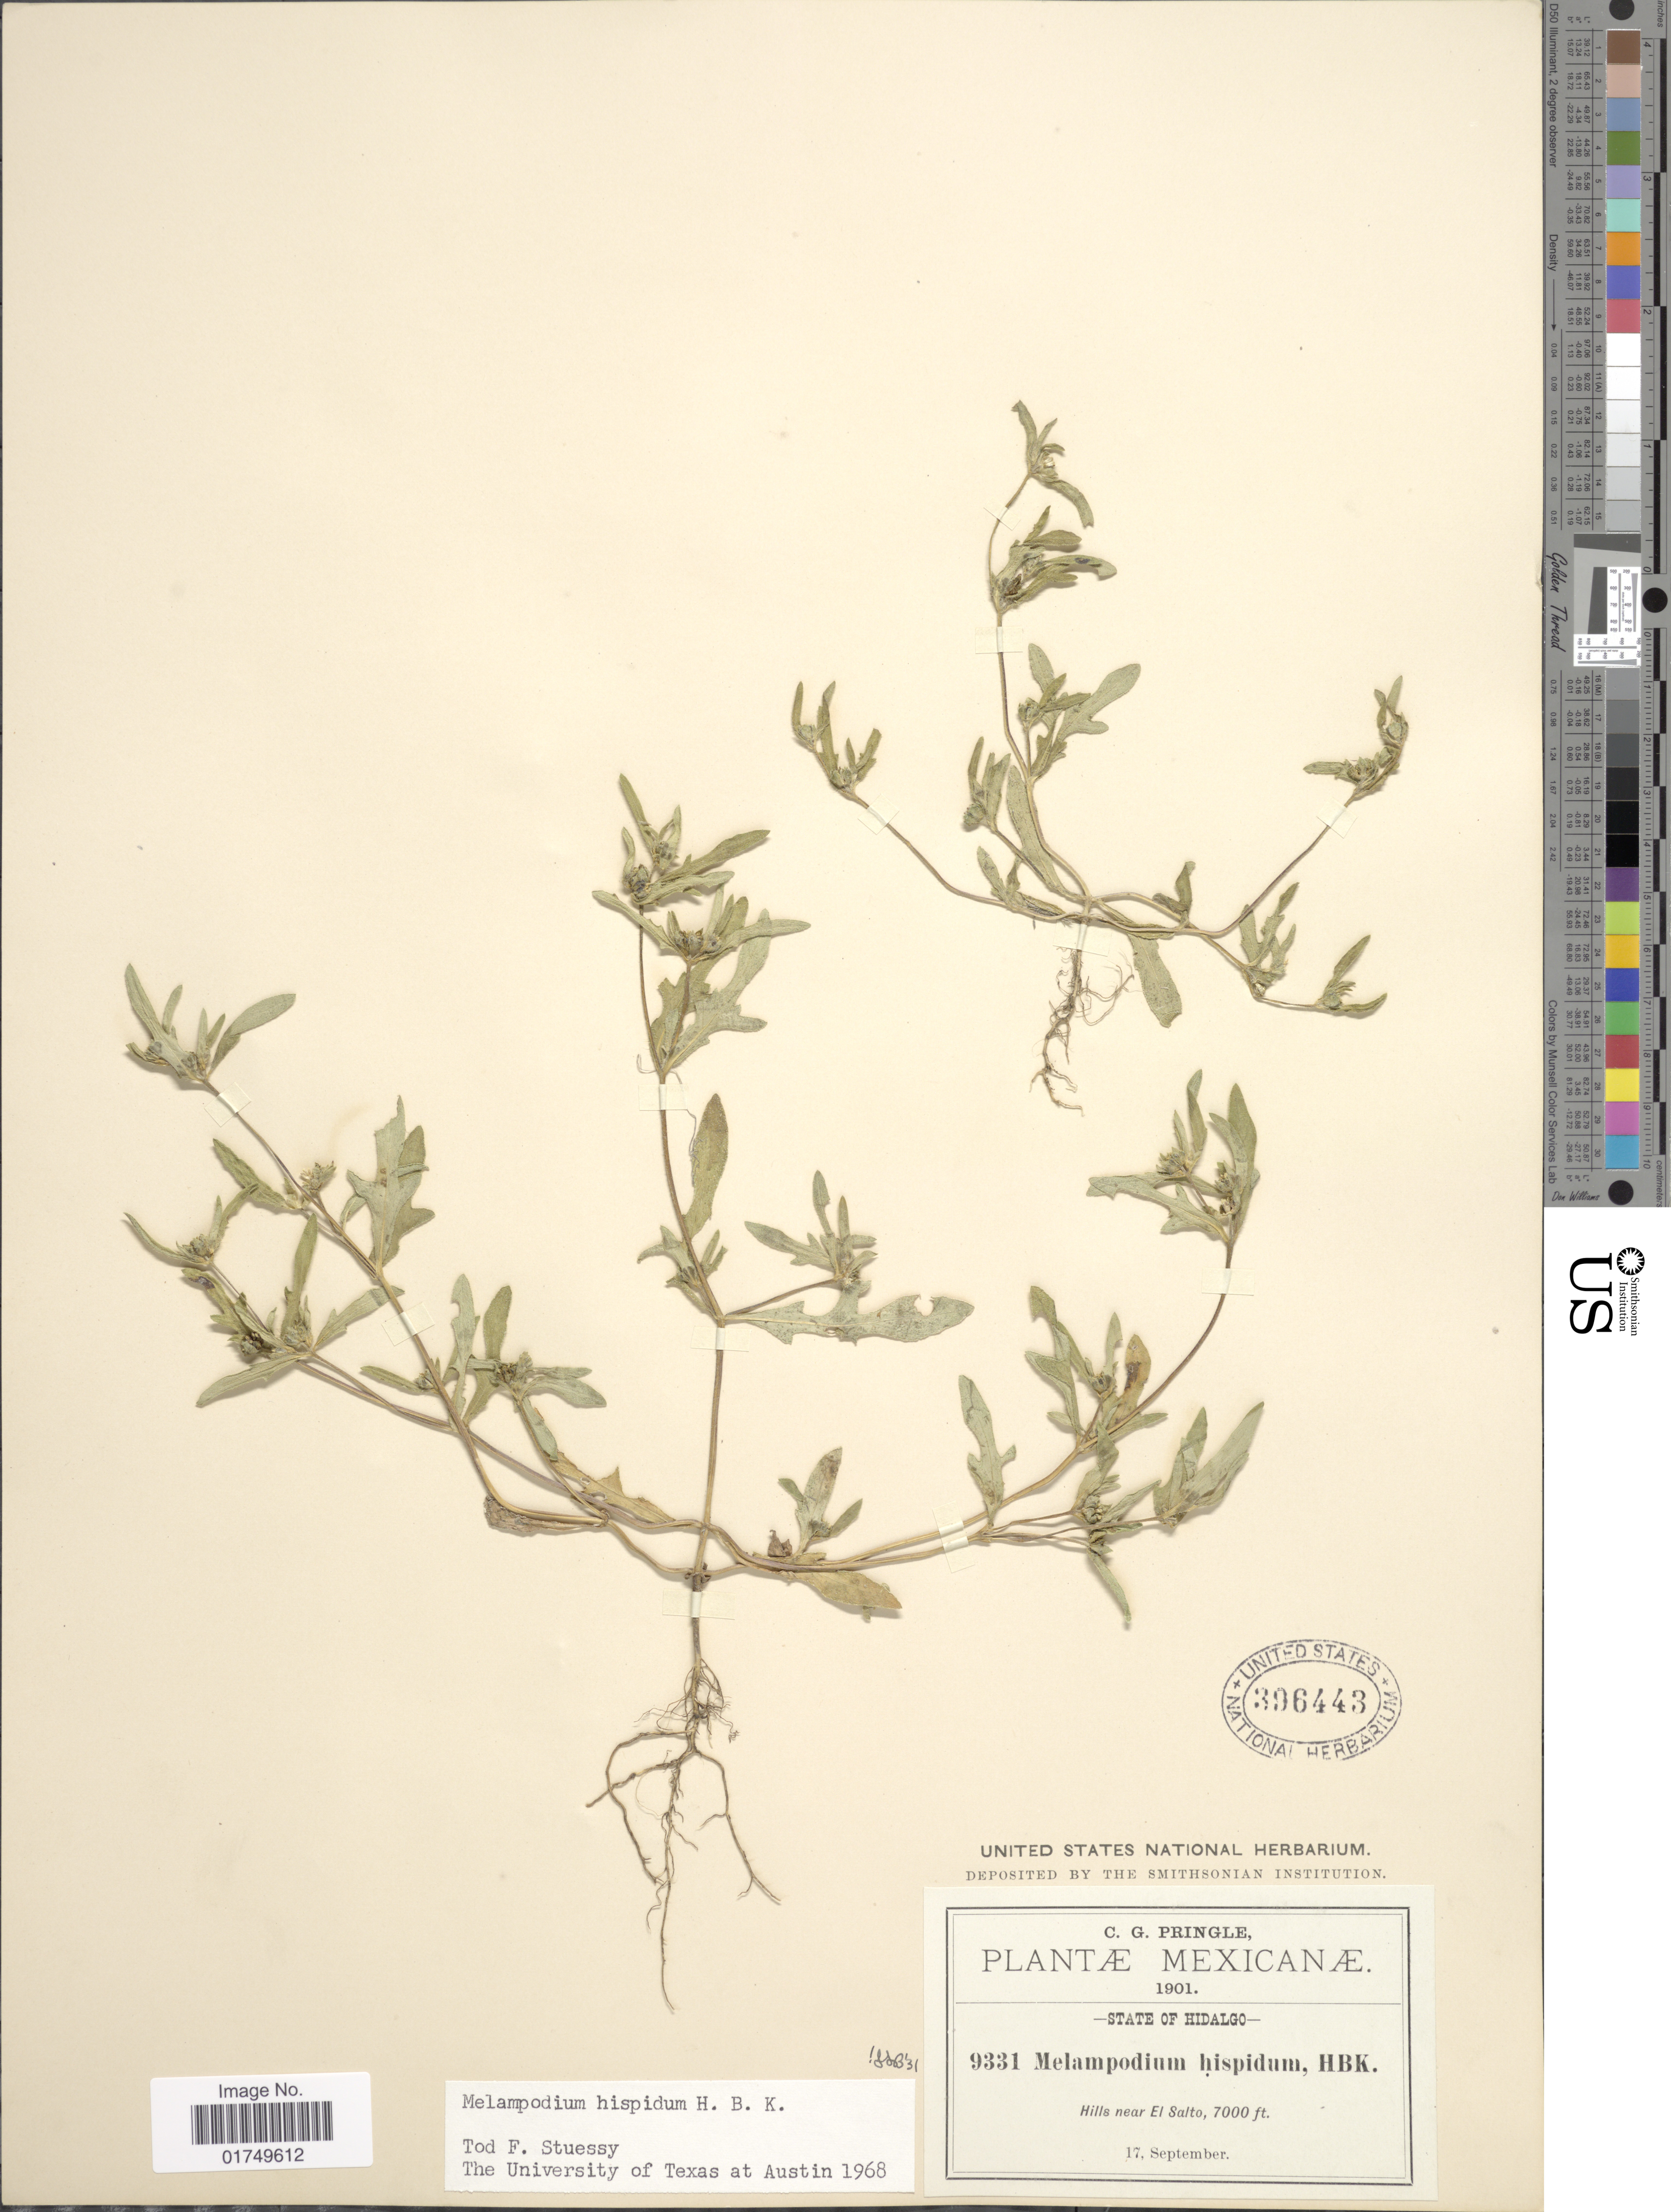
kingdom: Plantae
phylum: Tracheophyta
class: Magnoliopsida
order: Asterales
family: Asteraceae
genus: Melampodium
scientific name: Melampodium hispidum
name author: Kunth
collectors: C. G. Pringle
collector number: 9331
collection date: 1901-09-17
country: Mexico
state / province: Hidalgo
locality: Hills near El Salto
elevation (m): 2134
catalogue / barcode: US 396443